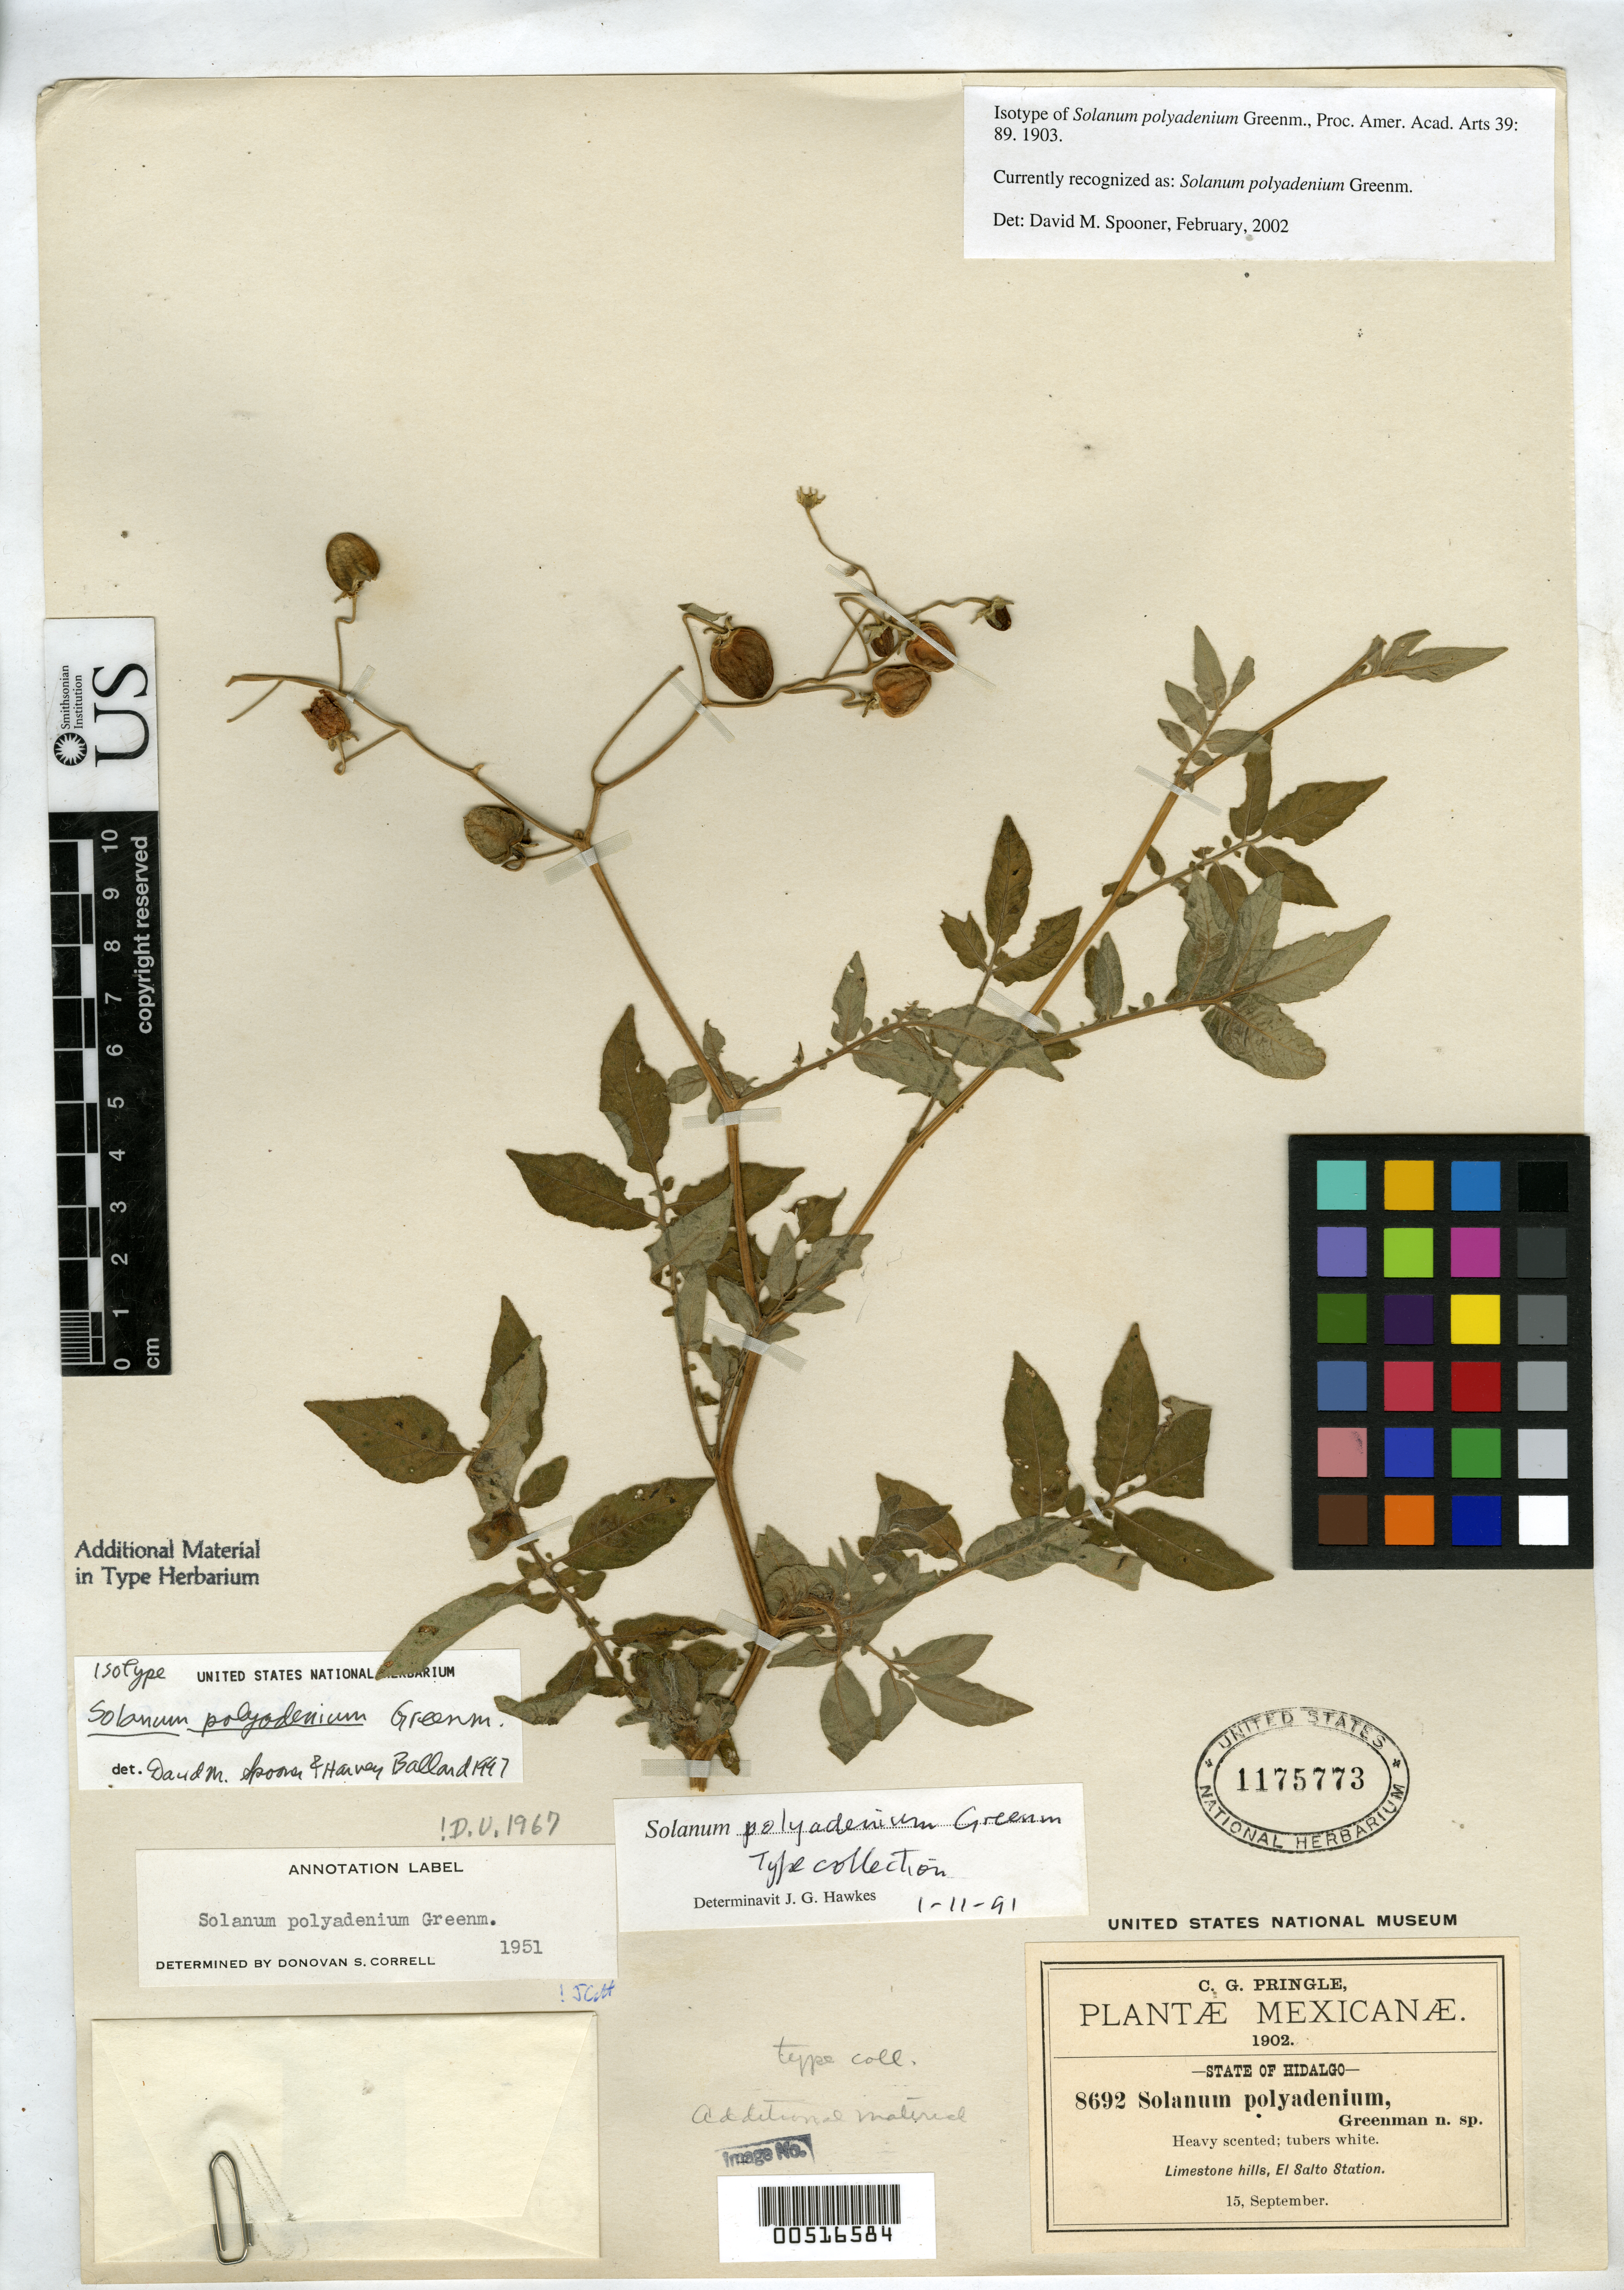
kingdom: Plantae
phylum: Tracheophyta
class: Magnoliopsida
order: Solanales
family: Solanaceae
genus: Solanum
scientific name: Solanum polyadenium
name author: Greenm.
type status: Isotype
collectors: C. G. Pringle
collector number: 8692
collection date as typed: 15 Sep 1902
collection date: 1902-09-15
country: Mexico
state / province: Hidalgo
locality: El Salto station.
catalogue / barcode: US 1175773